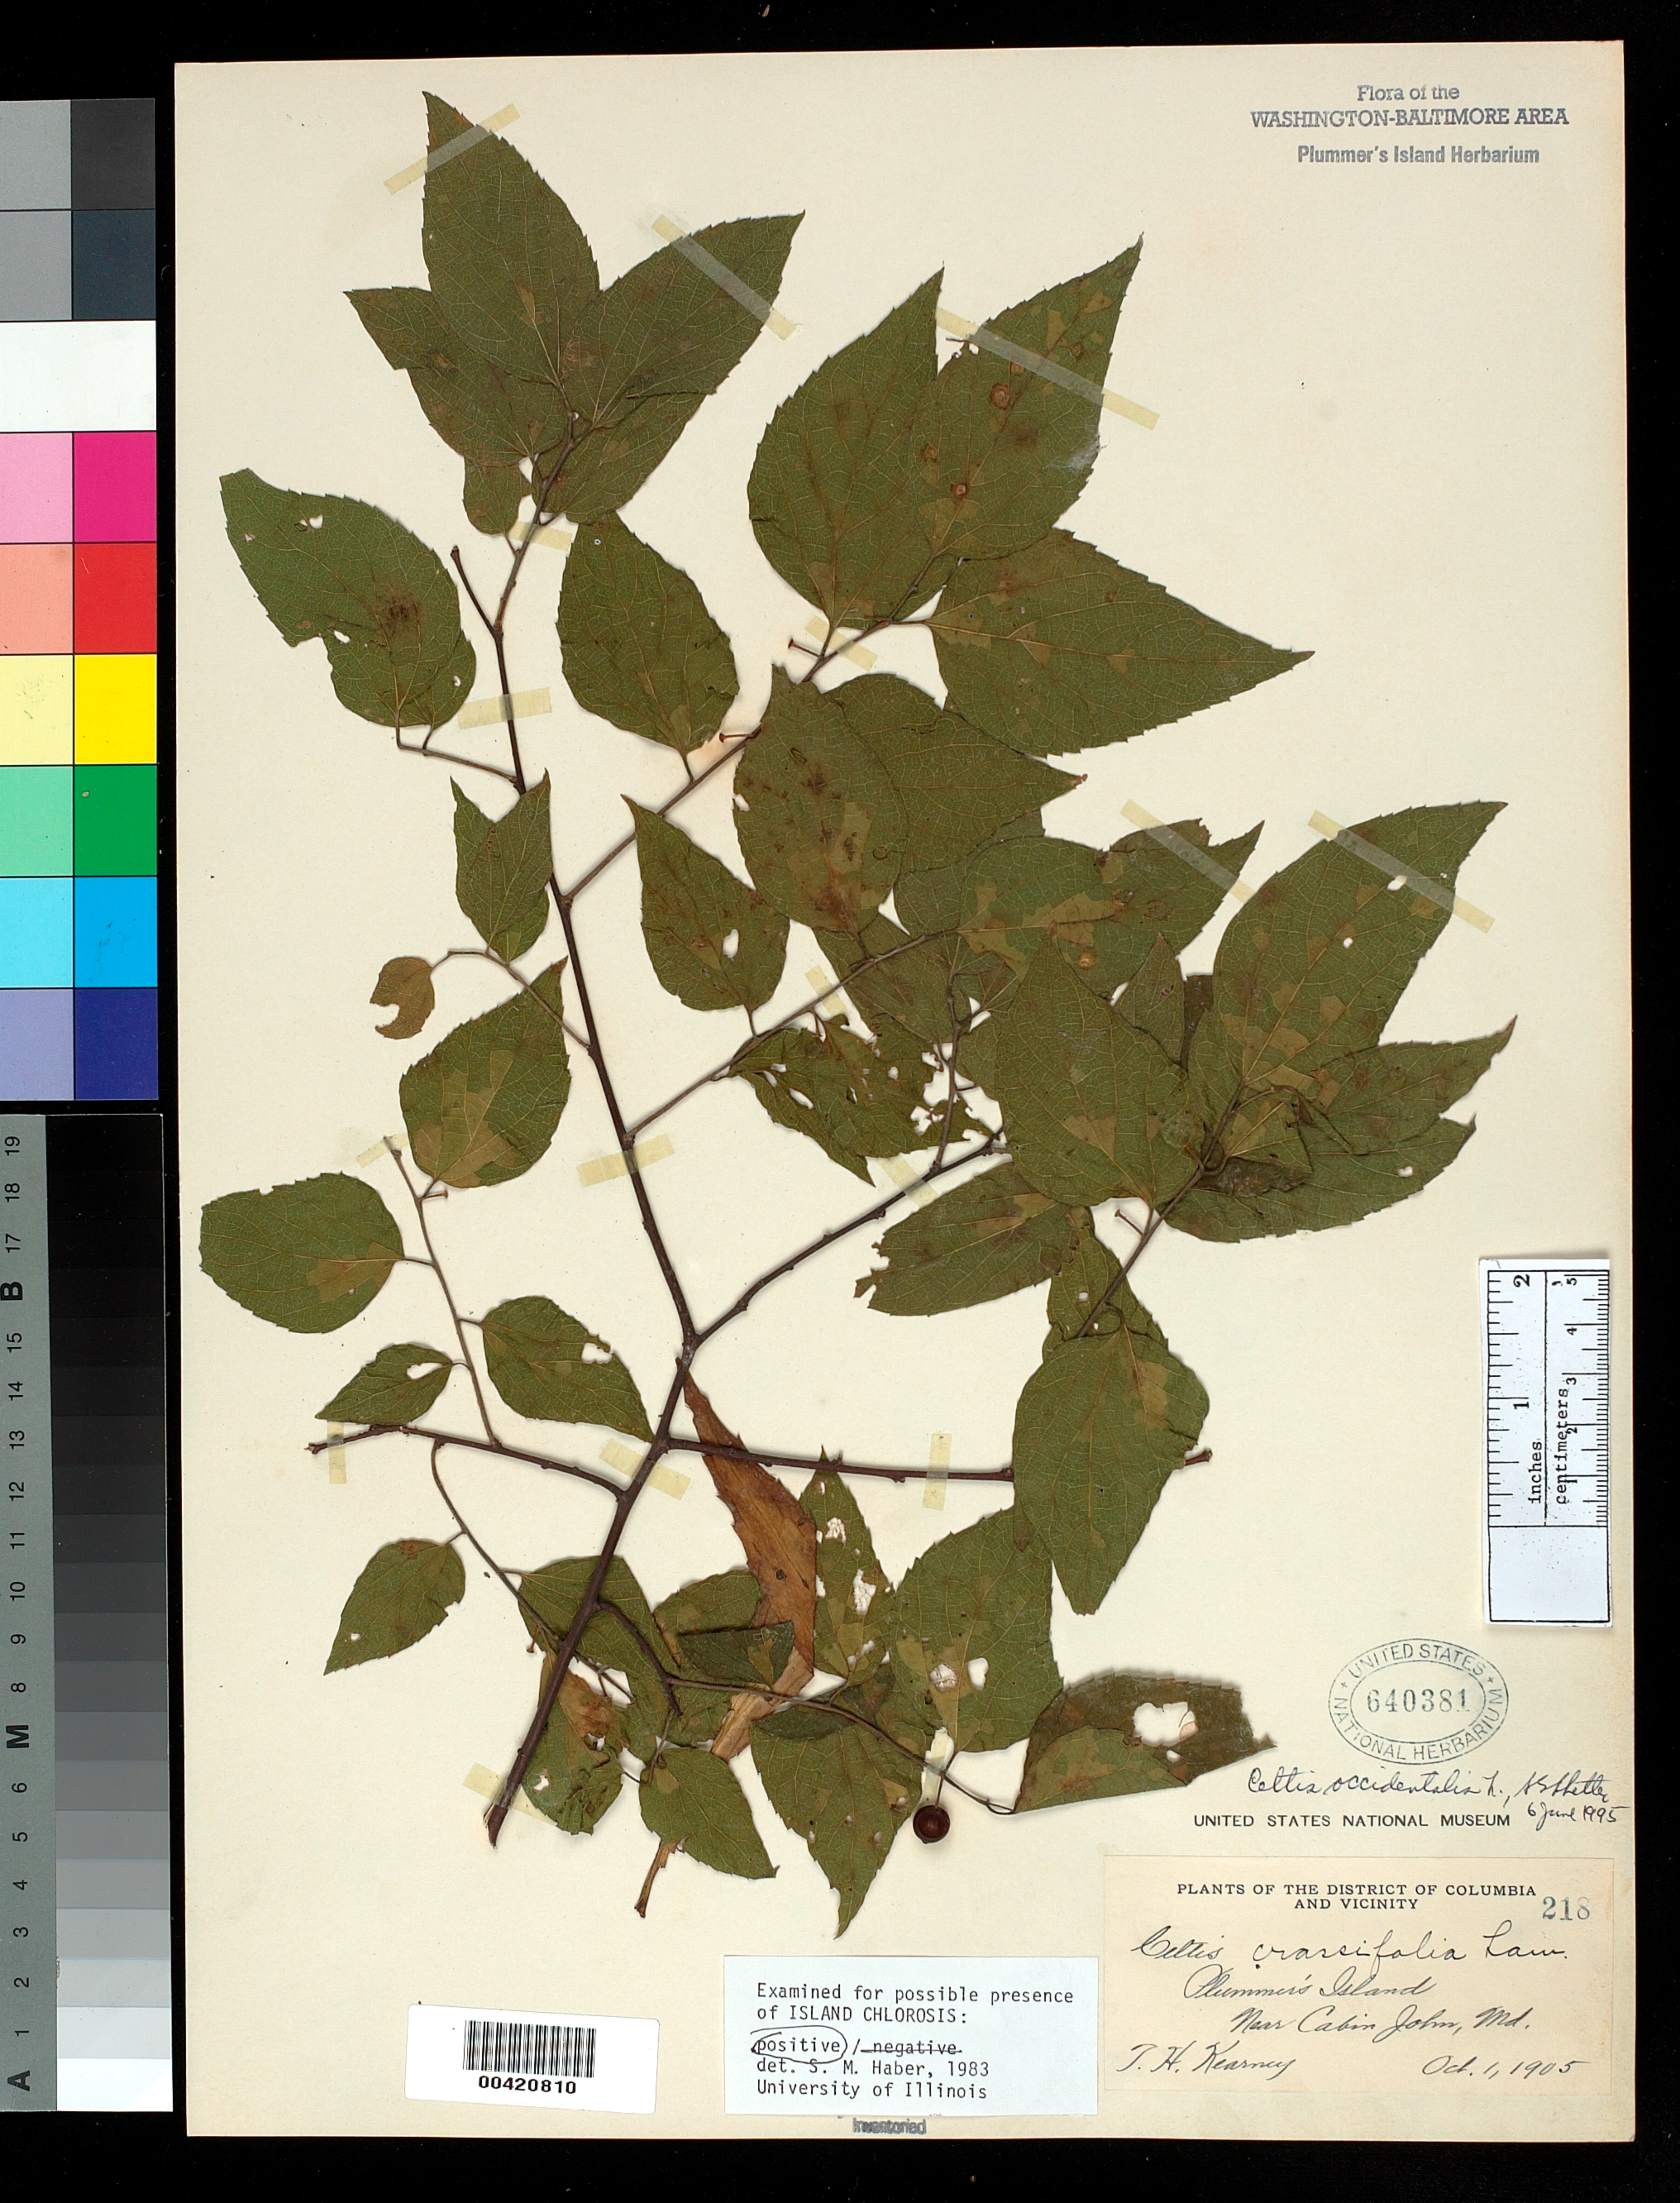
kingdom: Plantae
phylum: Tracheophyta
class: Magnoliopsida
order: Rosales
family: Cannabaceae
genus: Celtis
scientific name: Celtis occidentalis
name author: L.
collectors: T. H. Kearney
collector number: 218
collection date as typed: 01 Oct 1905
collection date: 1905-10-01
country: United States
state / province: Maryland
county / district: Montgomery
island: Plummers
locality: Plummer's Island C. & O. Canal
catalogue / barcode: US 640381